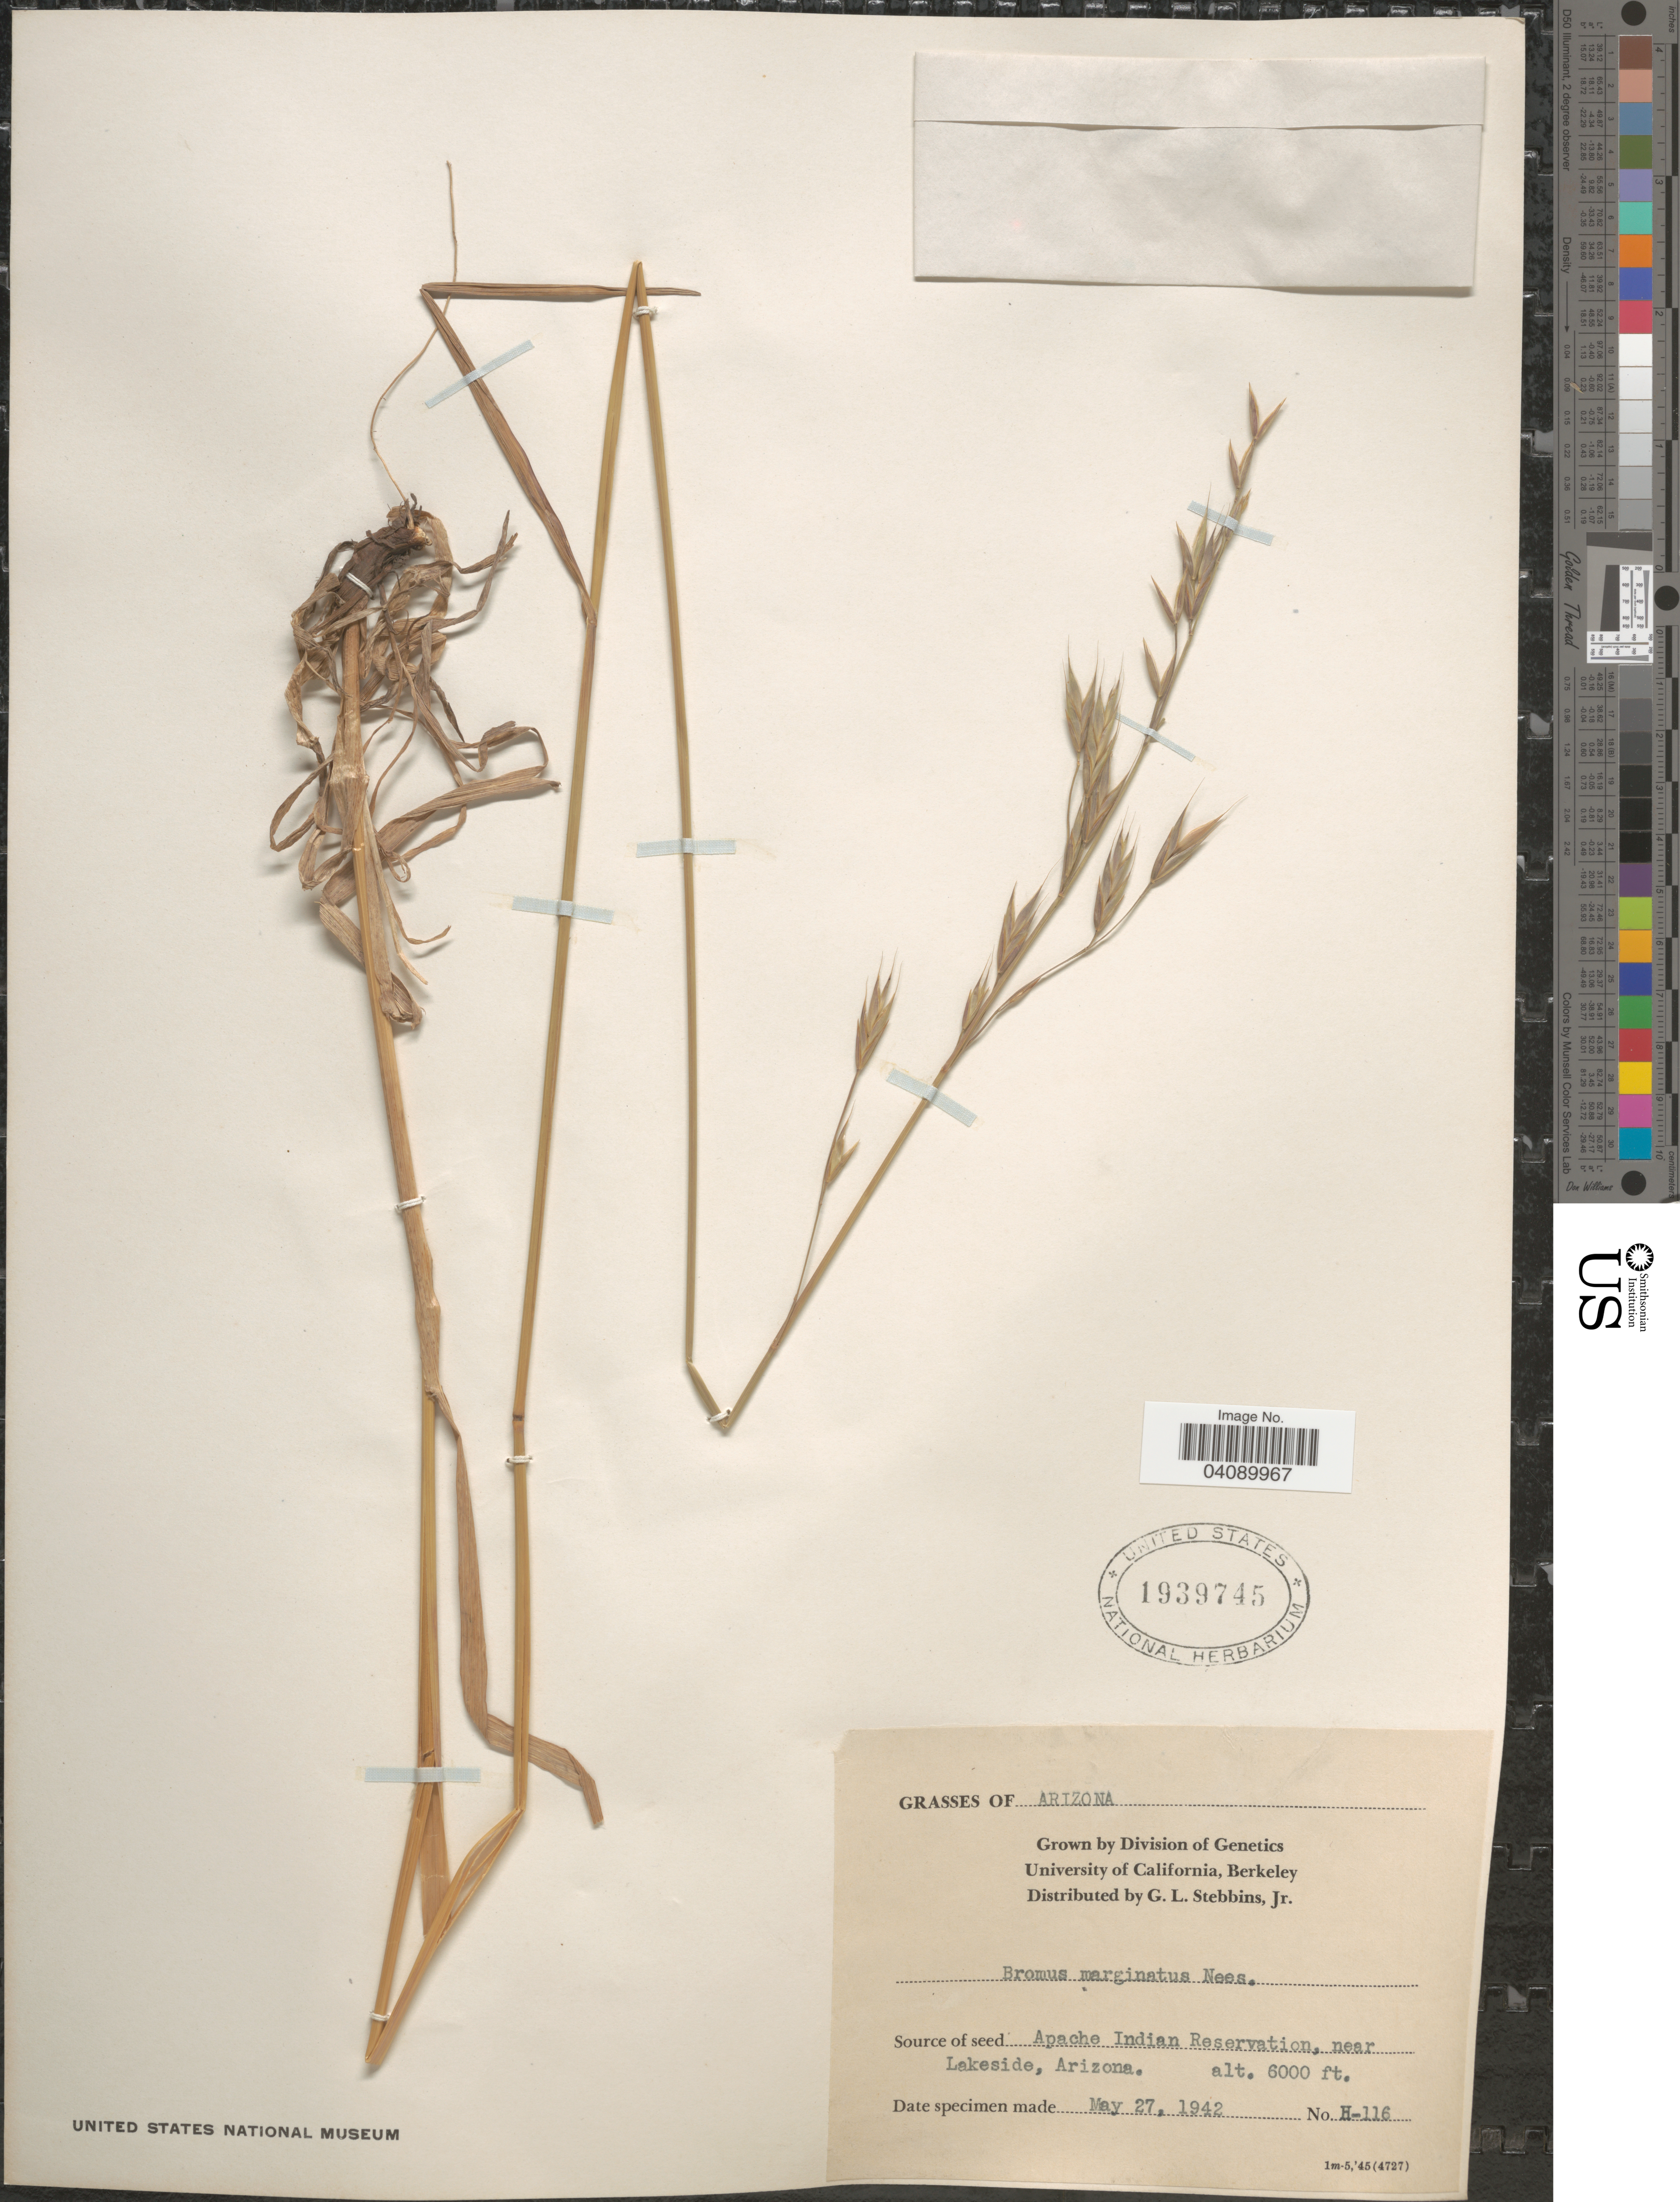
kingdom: Plantae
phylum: Tracheophyta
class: Liliopsida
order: Poales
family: Poaceae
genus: Bromus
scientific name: Bromus sp.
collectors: G. Stebbins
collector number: H-116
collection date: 1942-05-27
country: United States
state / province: California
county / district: Alameda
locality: Grown by Division of Genetics. University of California, Berkeley.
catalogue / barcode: US 1939745